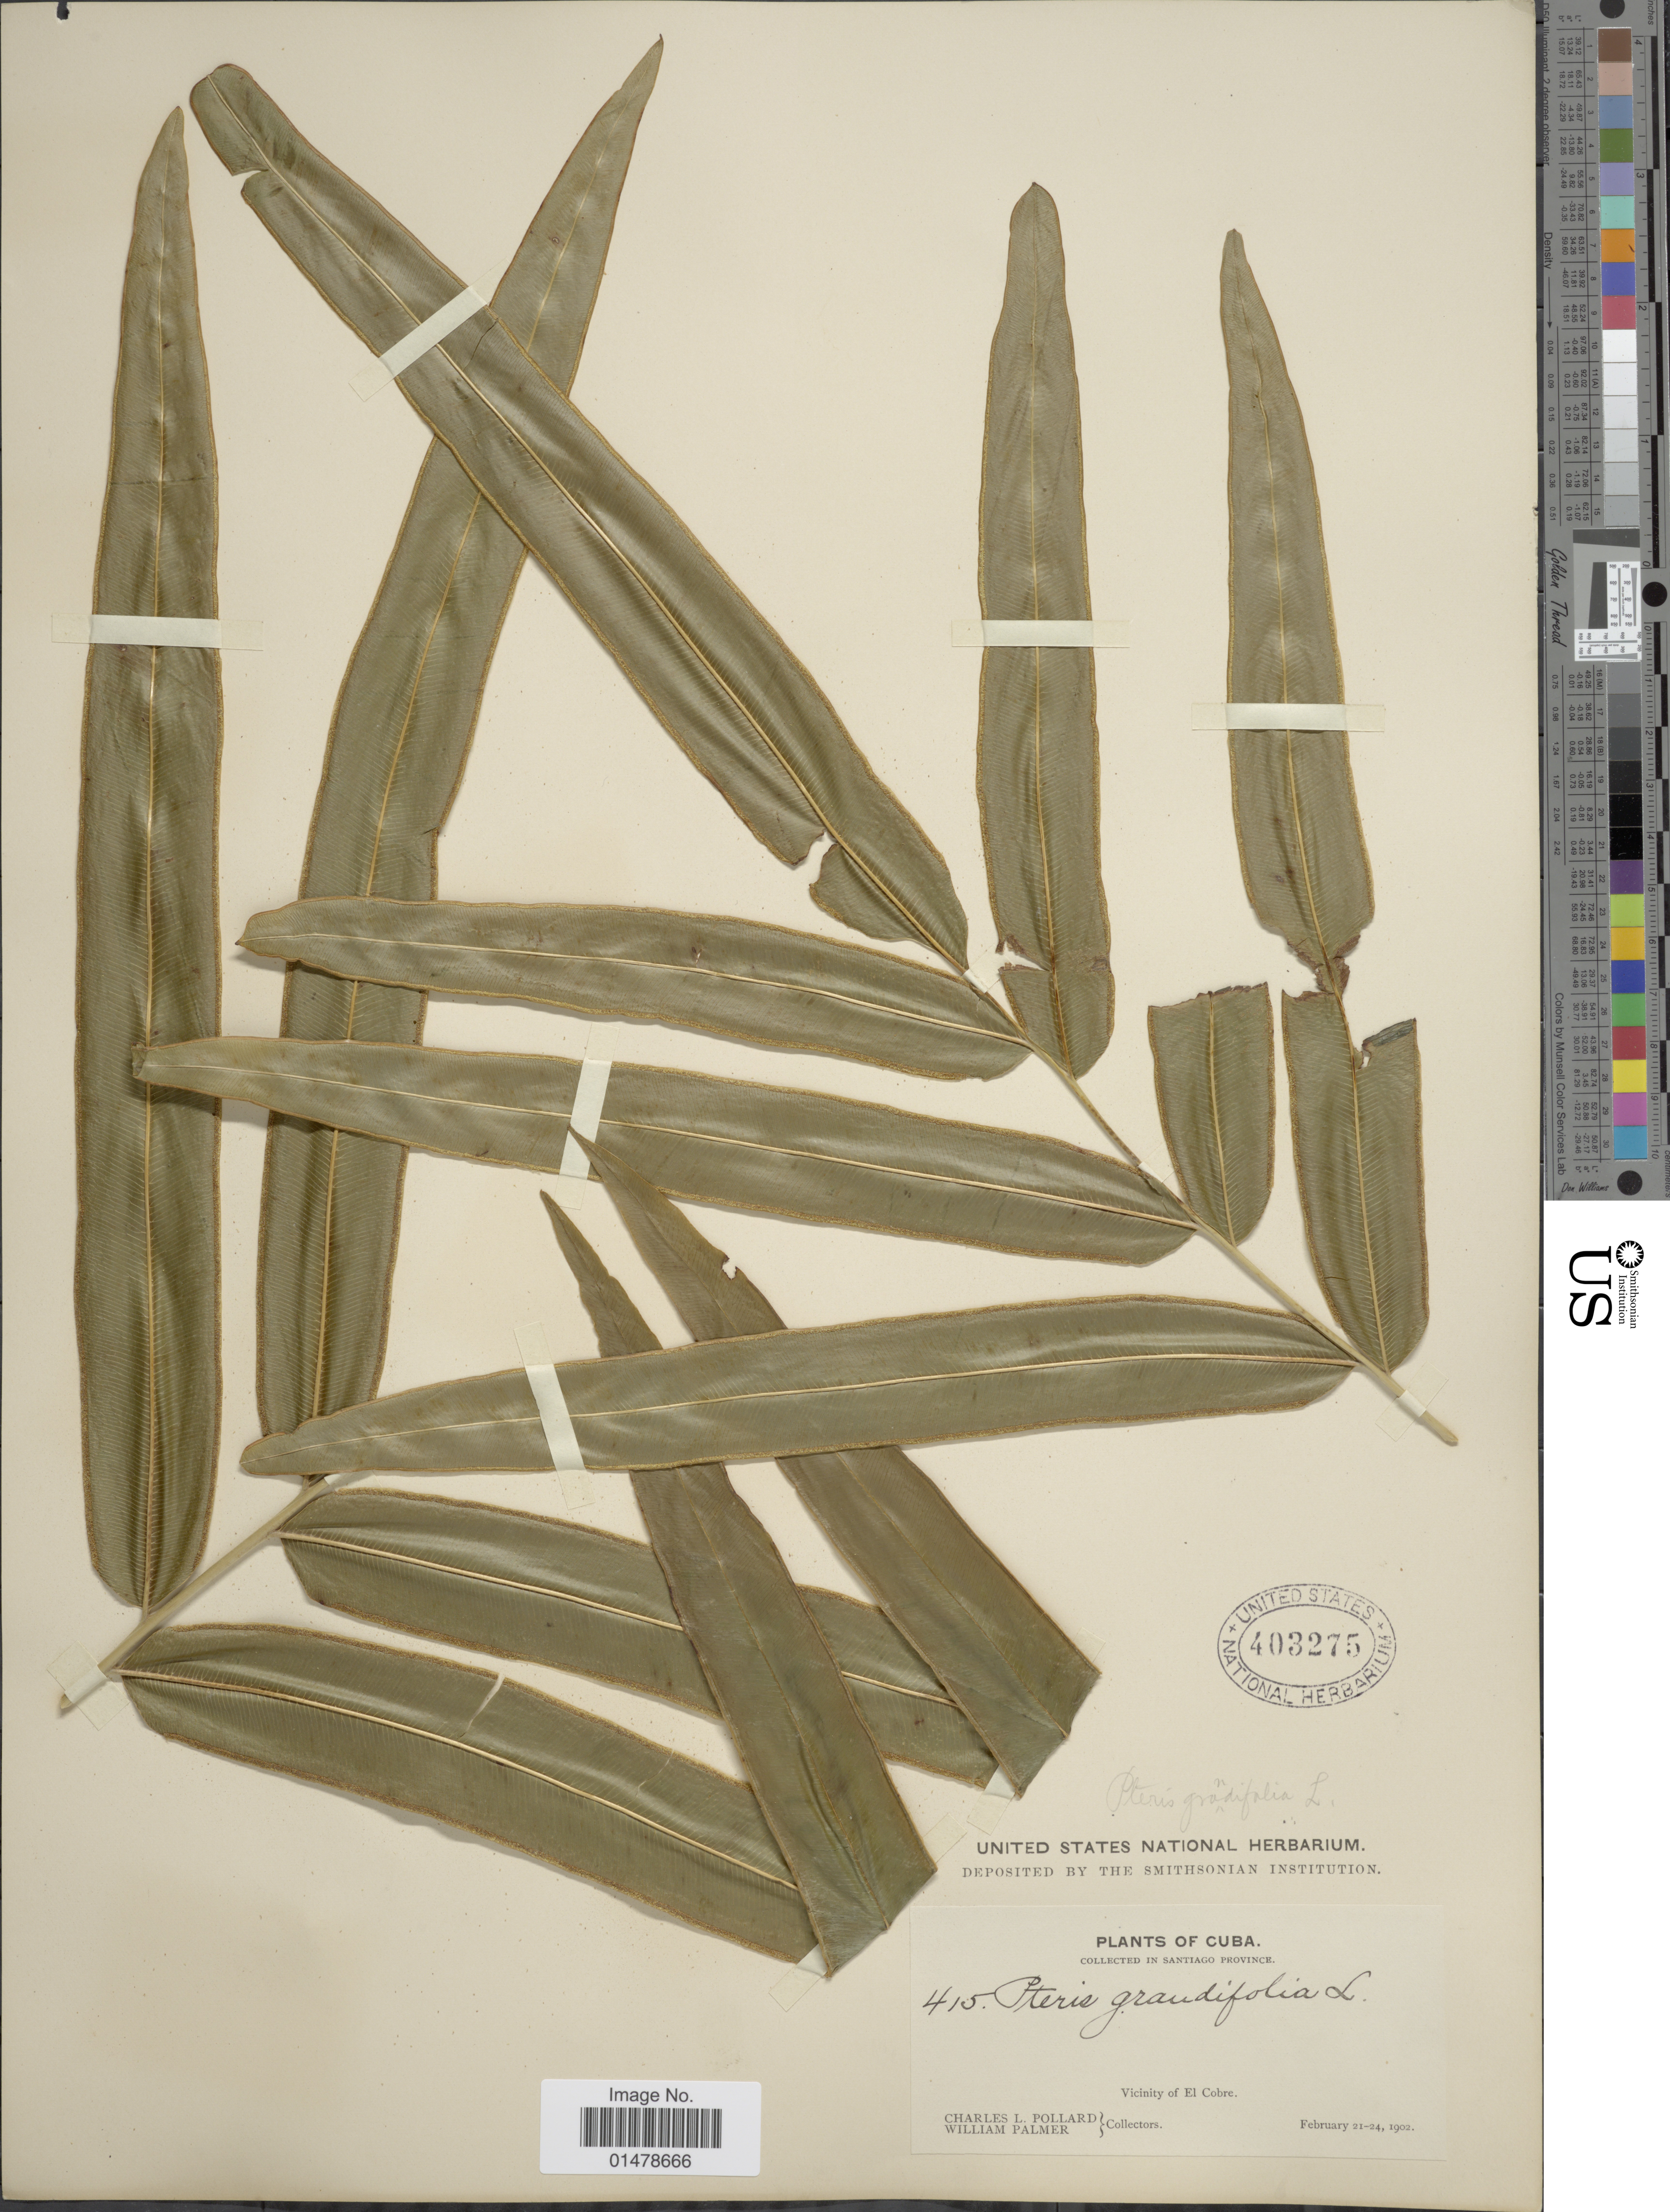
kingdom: Plantae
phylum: Tracheophyta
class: Polypodiopsida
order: Polypodiales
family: Pteridaceae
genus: Pteris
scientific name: Pteris grandifolia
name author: L.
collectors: C. L. Pollard & W. Palmer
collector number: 415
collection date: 1902-02-21/1902-02-24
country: Cuba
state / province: Santiago de Cuba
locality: Santiago Province. Vicinity of El Cobre.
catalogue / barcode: US 403275